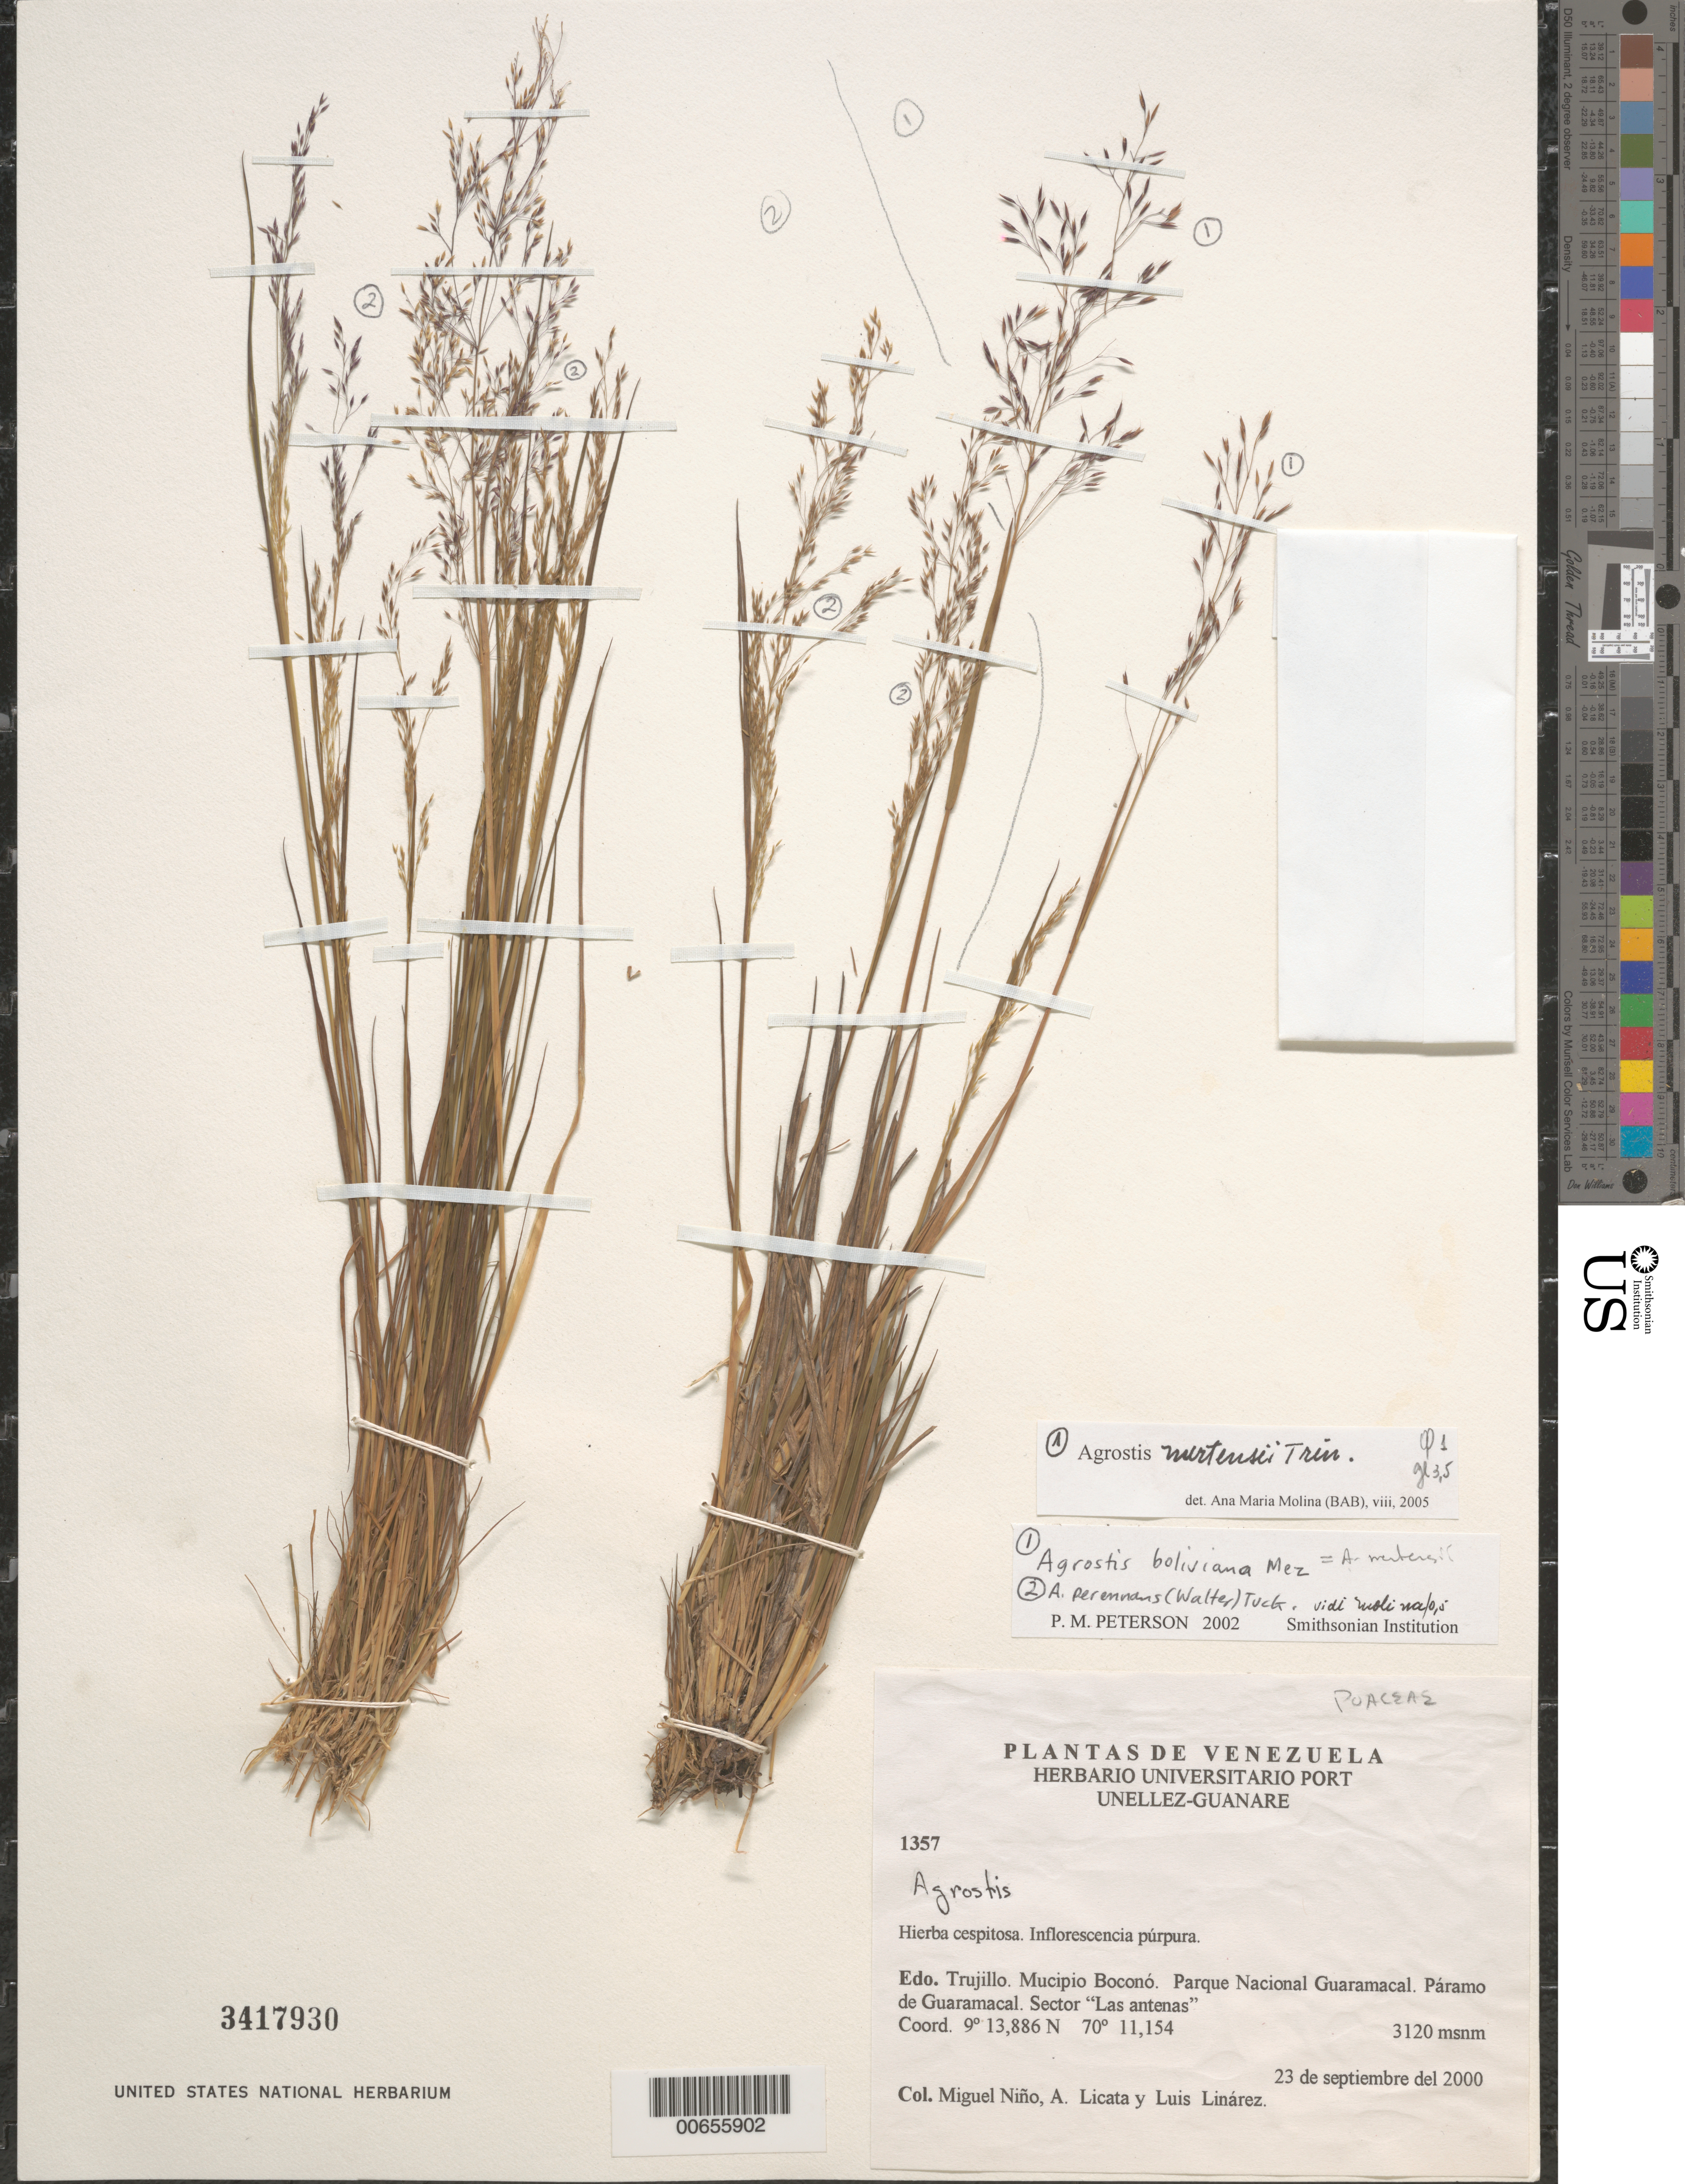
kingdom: Plantae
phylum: Tracheophyta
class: Liliopsida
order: Poales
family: Poaceae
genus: Agrostis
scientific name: Agrostis mertensii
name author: Trin.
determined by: Molina, Ana M. de R.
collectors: S. M. Niño, A. Licata & L. Linárez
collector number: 1357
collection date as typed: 23 Sep 2000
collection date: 2000-09-23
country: Venezuela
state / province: Trujillo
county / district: Boconó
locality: Parque Nacional Guaramacal, Páramo de Guaramacal, sector "Las antenas"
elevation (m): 3120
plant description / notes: Mixed Lot: Species A = Agrostis mertensii; Species 1 = Agrostis boliviana; Species 2 = Agrostis perennans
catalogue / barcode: US 3417930